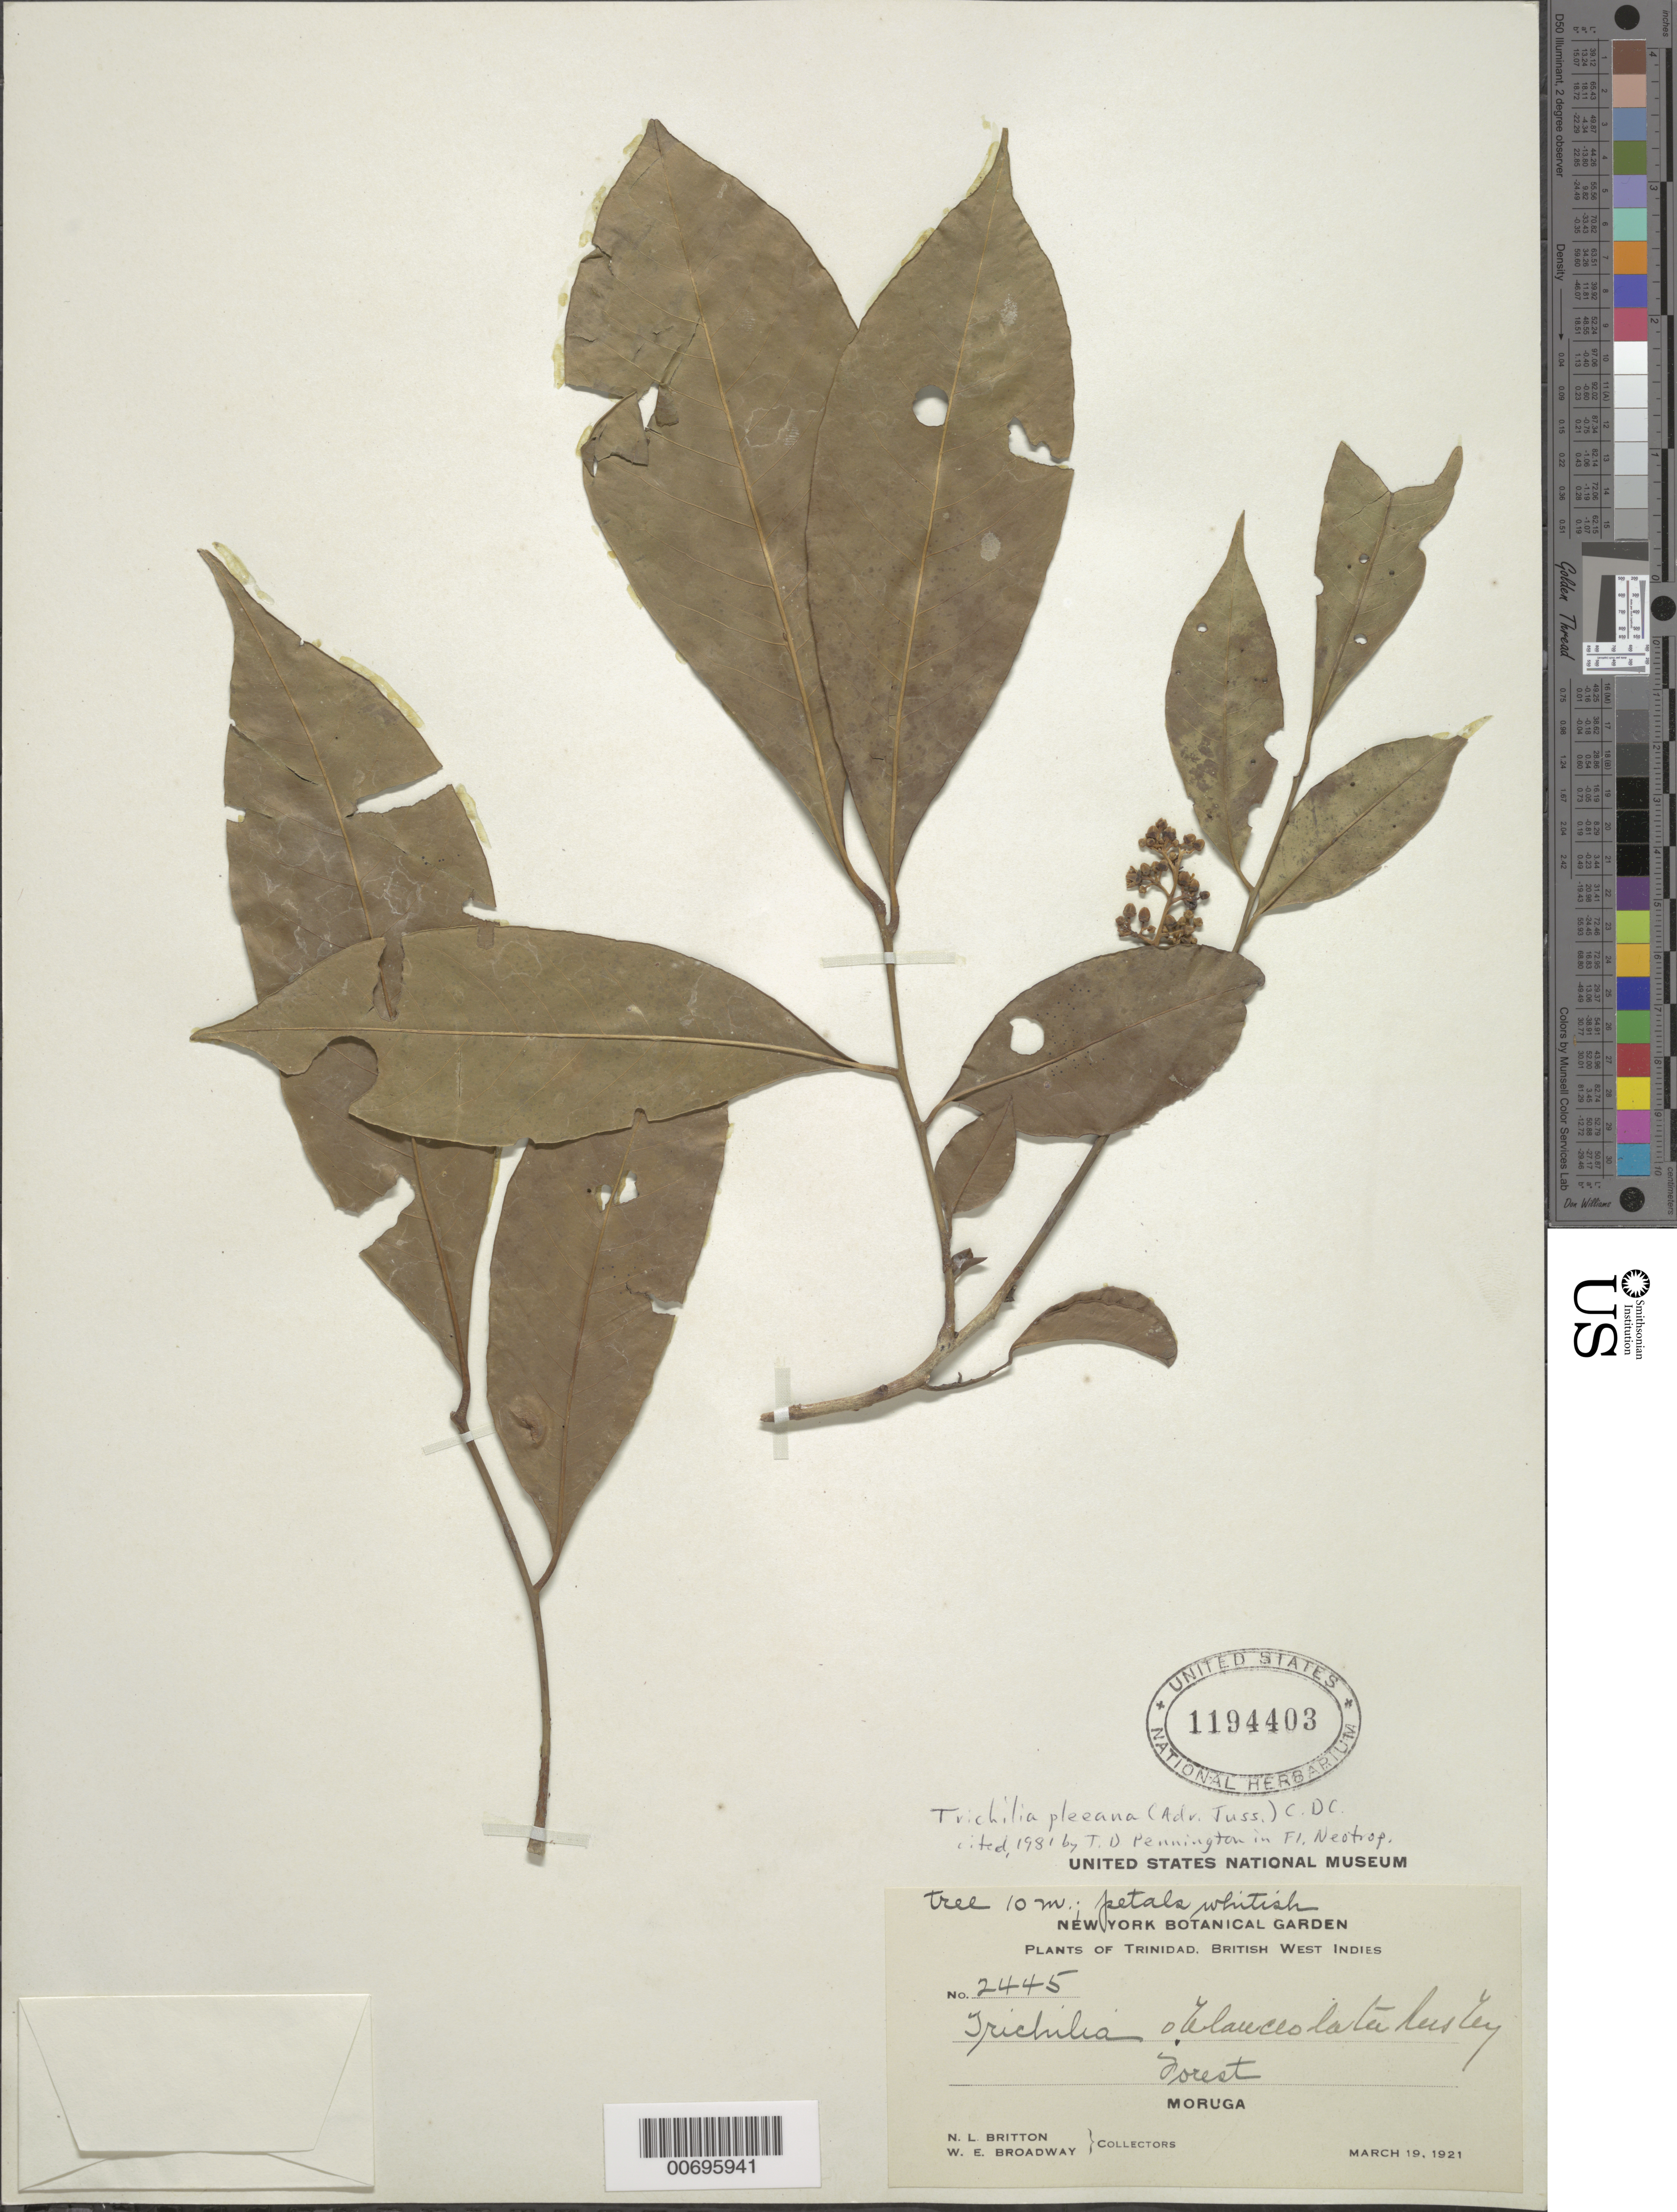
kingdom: Plantae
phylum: Tracheophyta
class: Magnoliopsida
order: Sapindales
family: Meliaceae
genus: Trichilia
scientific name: Trichilia pleeana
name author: (A. Juss.) C. DC.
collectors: N. Britton & W. E. Broadway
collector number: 2445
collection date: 1921-03-19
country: Trinidad and Tobago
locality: British West Indies. Moruga.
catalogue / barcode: US 1194403